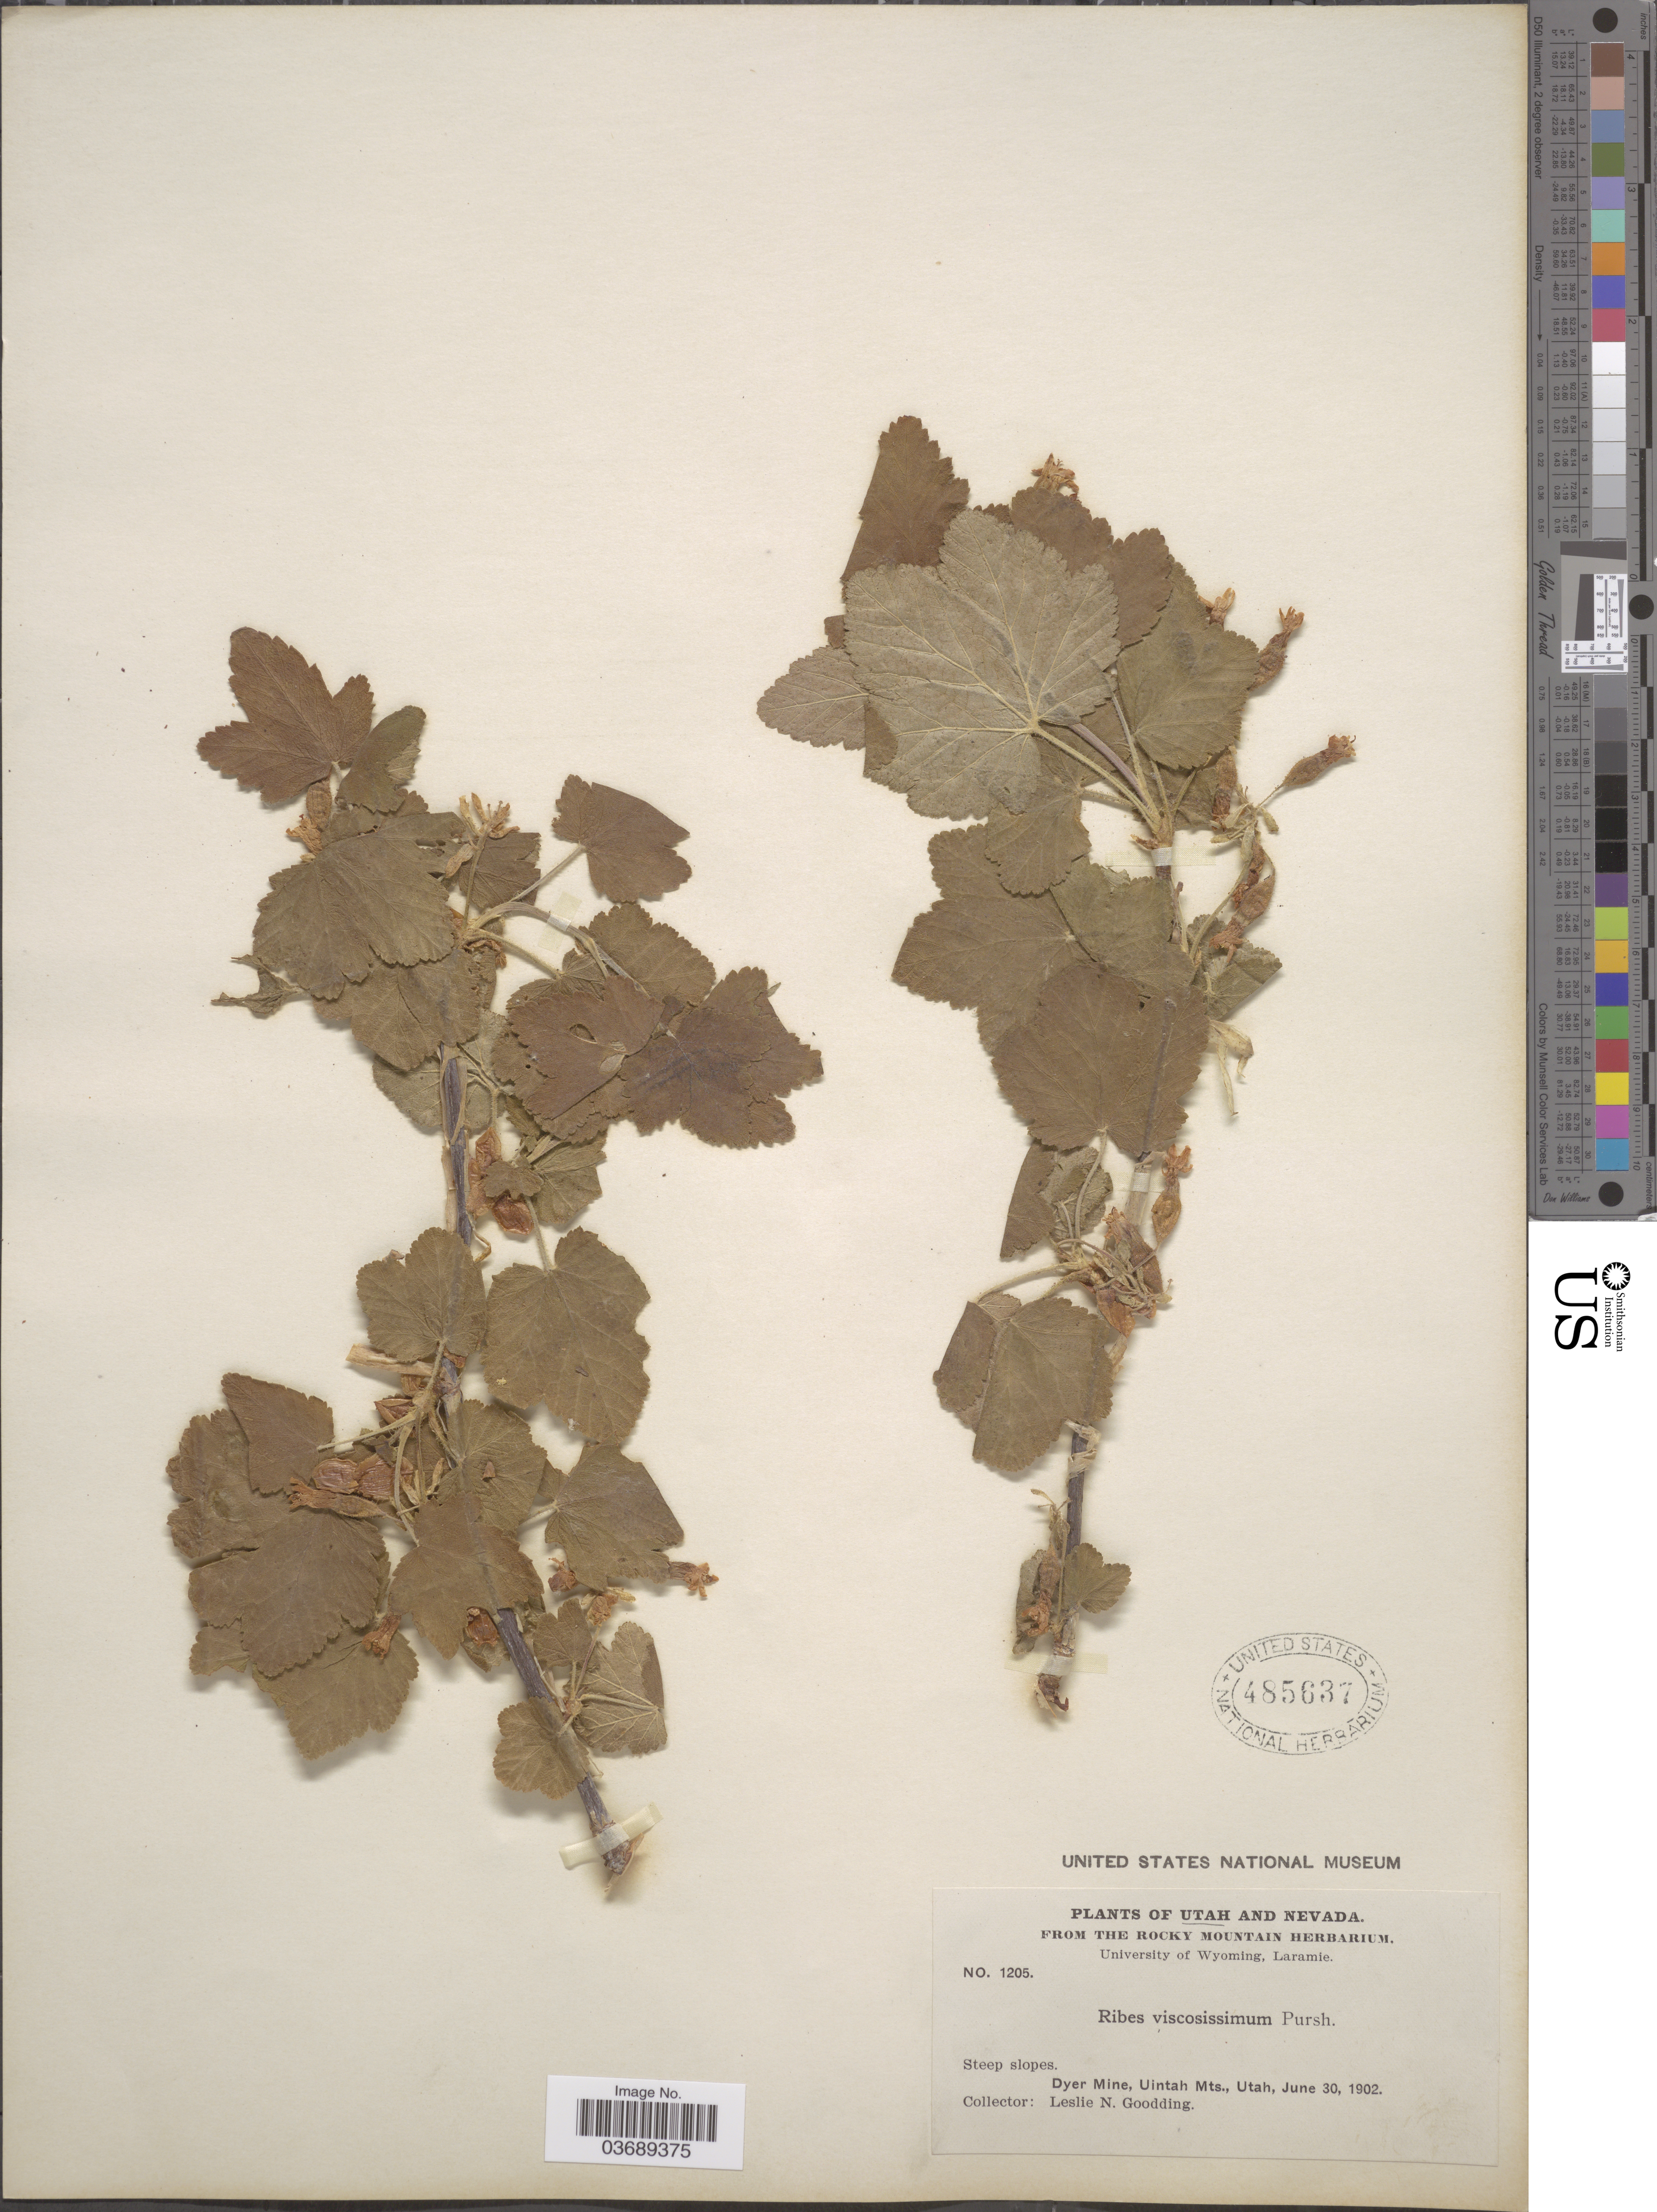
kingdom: Plantae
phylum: Tracheophyta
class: Magnoliopsida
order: Saxifragales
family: Grossulariaceae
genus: Ribes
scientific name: Ribes viscosissimum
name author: Pursh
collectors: L. N. Goodding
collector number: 1205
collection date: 1902-06-30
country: United States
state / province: Utah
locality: Dyer Mine, Uintah Mts.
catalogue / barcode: US 485637